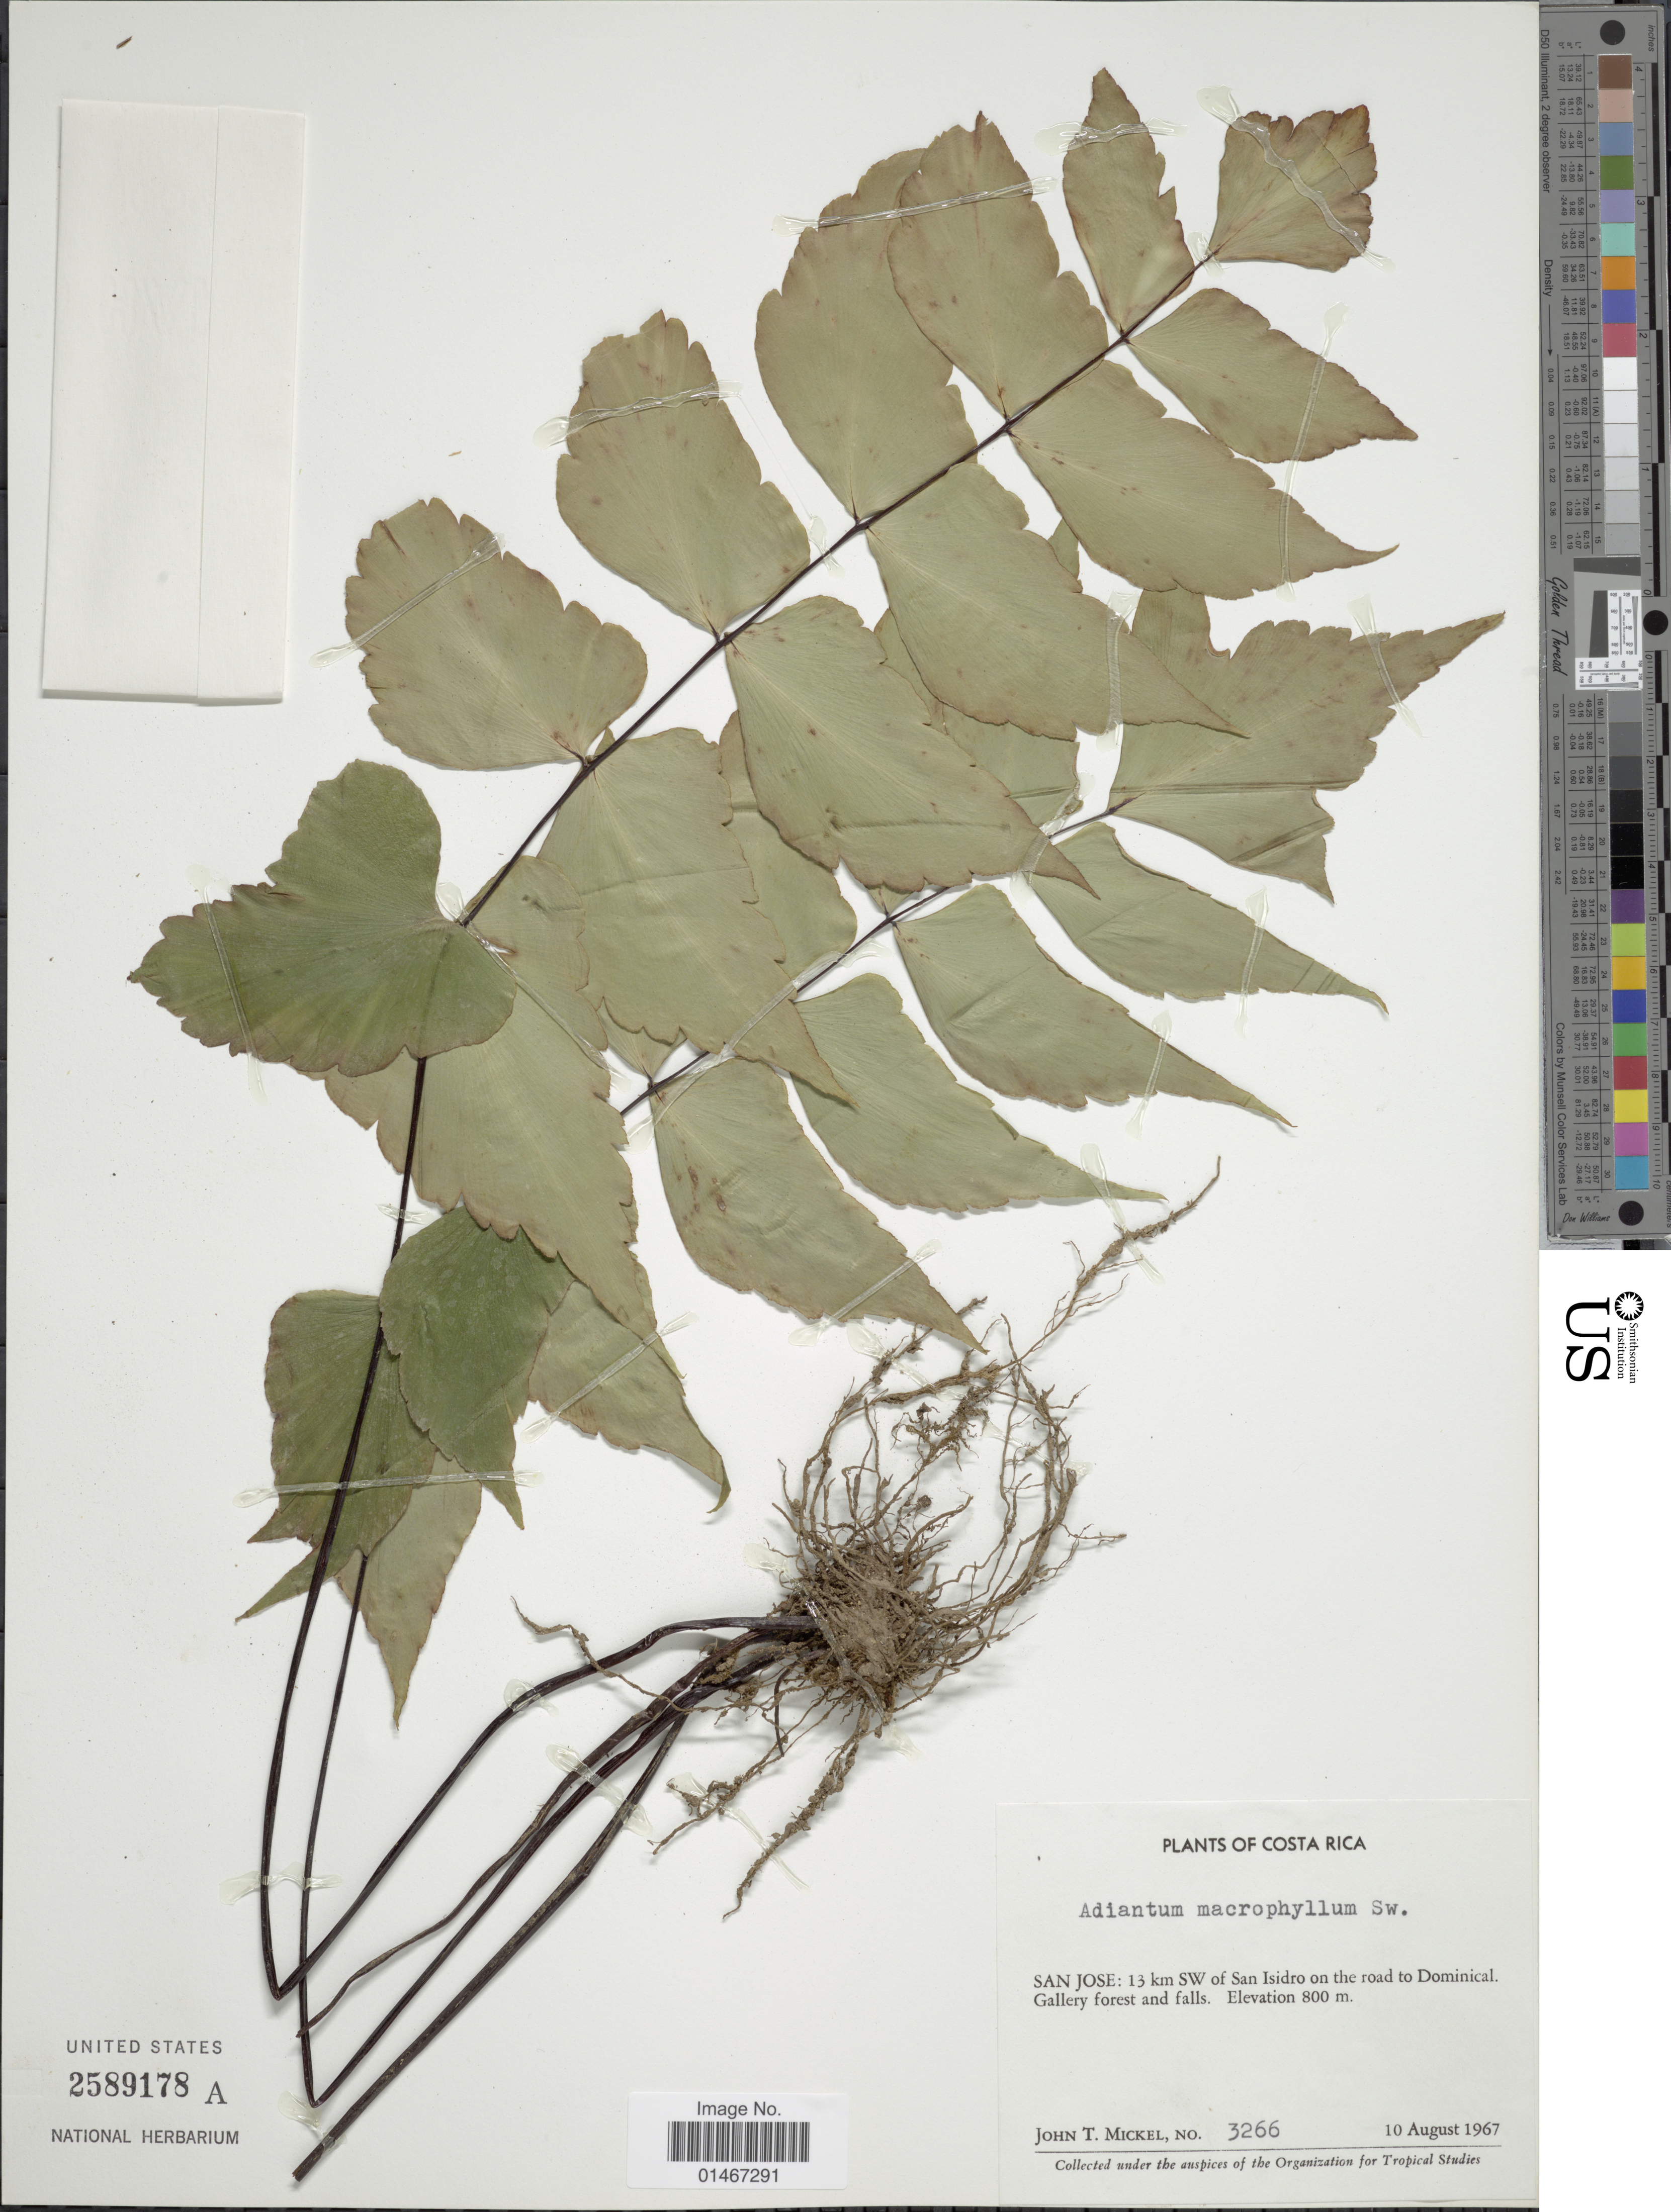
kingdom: Plantae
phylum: Tracheophyta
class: Polypodiopsida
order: Polypodiales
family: Pteridaceae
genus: Adiantum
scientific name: Adiantum macrophyllum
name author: Sw.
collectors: J. T. Mickel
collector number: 3266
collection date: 1967-08-10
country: Costa Rica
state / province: San José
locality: San Jose: 13 km SW of San Isidro on the road to Dominical.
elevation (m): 800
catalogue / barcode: US 2589178A